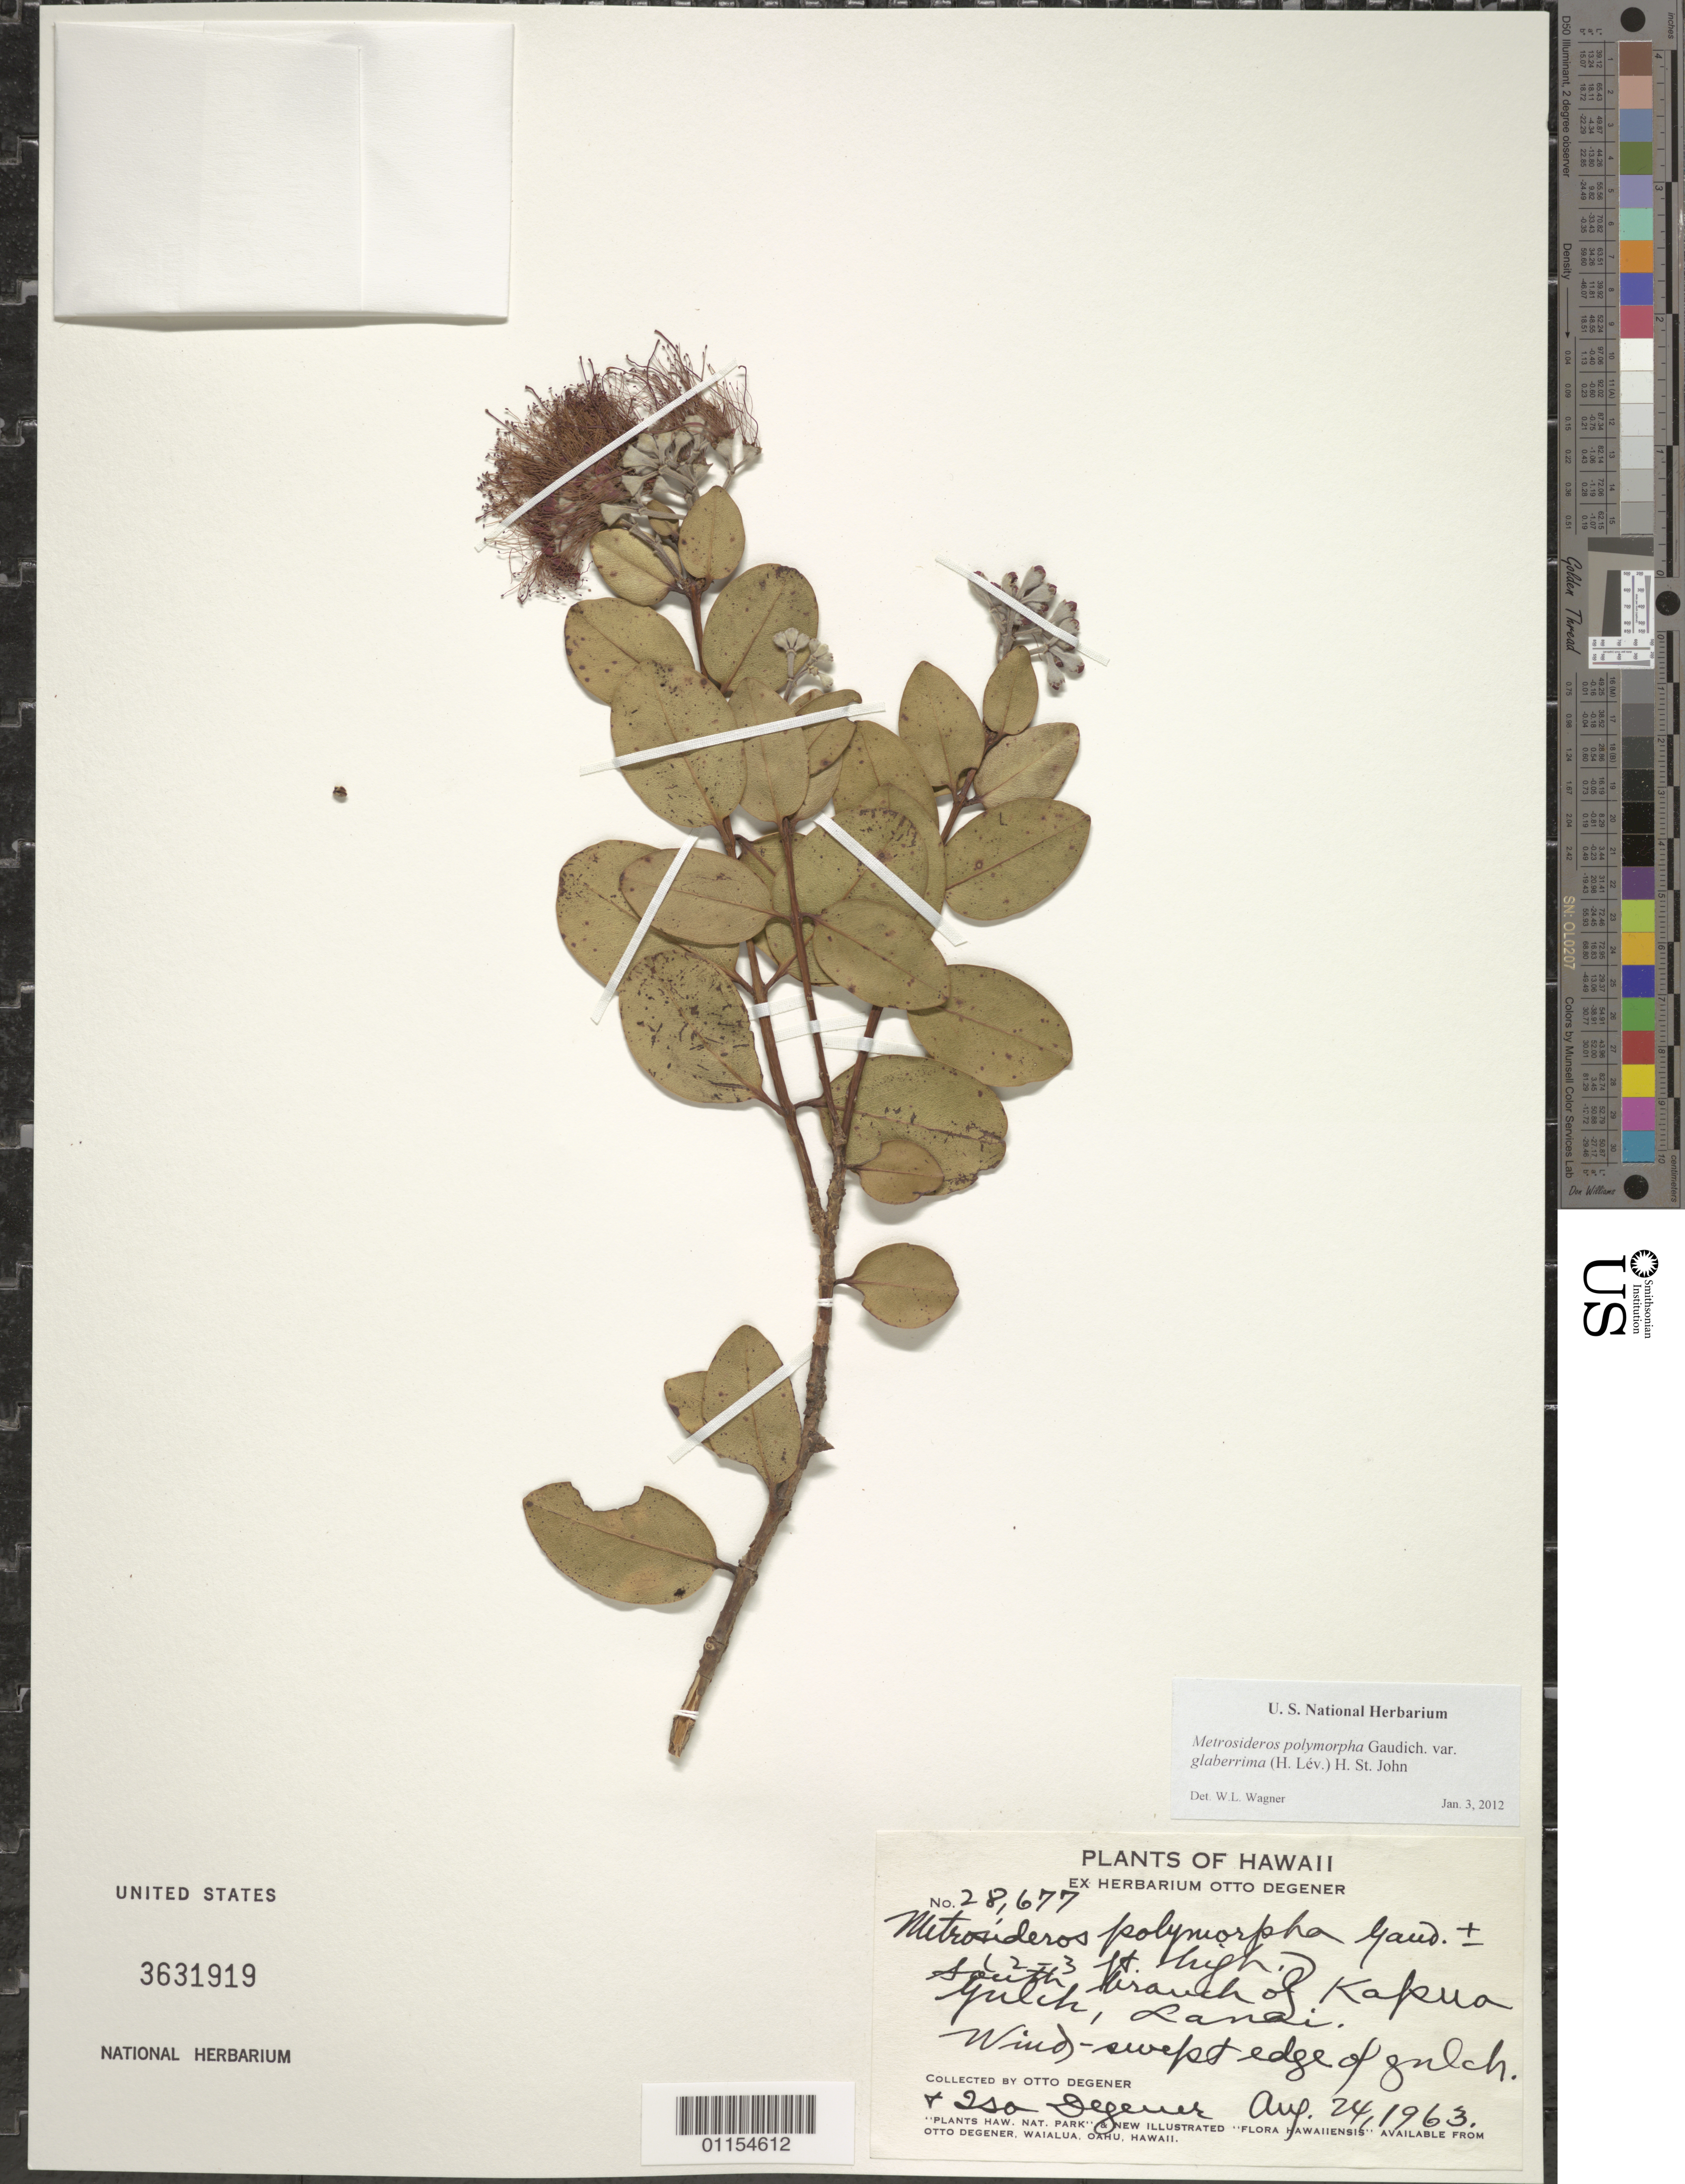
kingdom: Plantae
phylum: Tracheophyta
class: Magnoliopsida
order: Myrtales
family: Myrtaceae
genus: Metrosideros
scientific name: Metrosideros polymorpha var. glaberrima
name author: (H. Lév.) H. St. John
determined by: Wagner, W. L., (BOT), Smithsonian Institution - National Museum of Natural History (UNITED STATES)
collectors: O. Degener & I. Degener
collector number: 28667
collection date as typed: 24 Aug 1963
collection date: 1963-08-24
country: United States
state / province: Hawaii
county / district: Maui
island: Lana'i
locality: South branch of Kapua Gulch.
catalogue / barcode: US 3631919